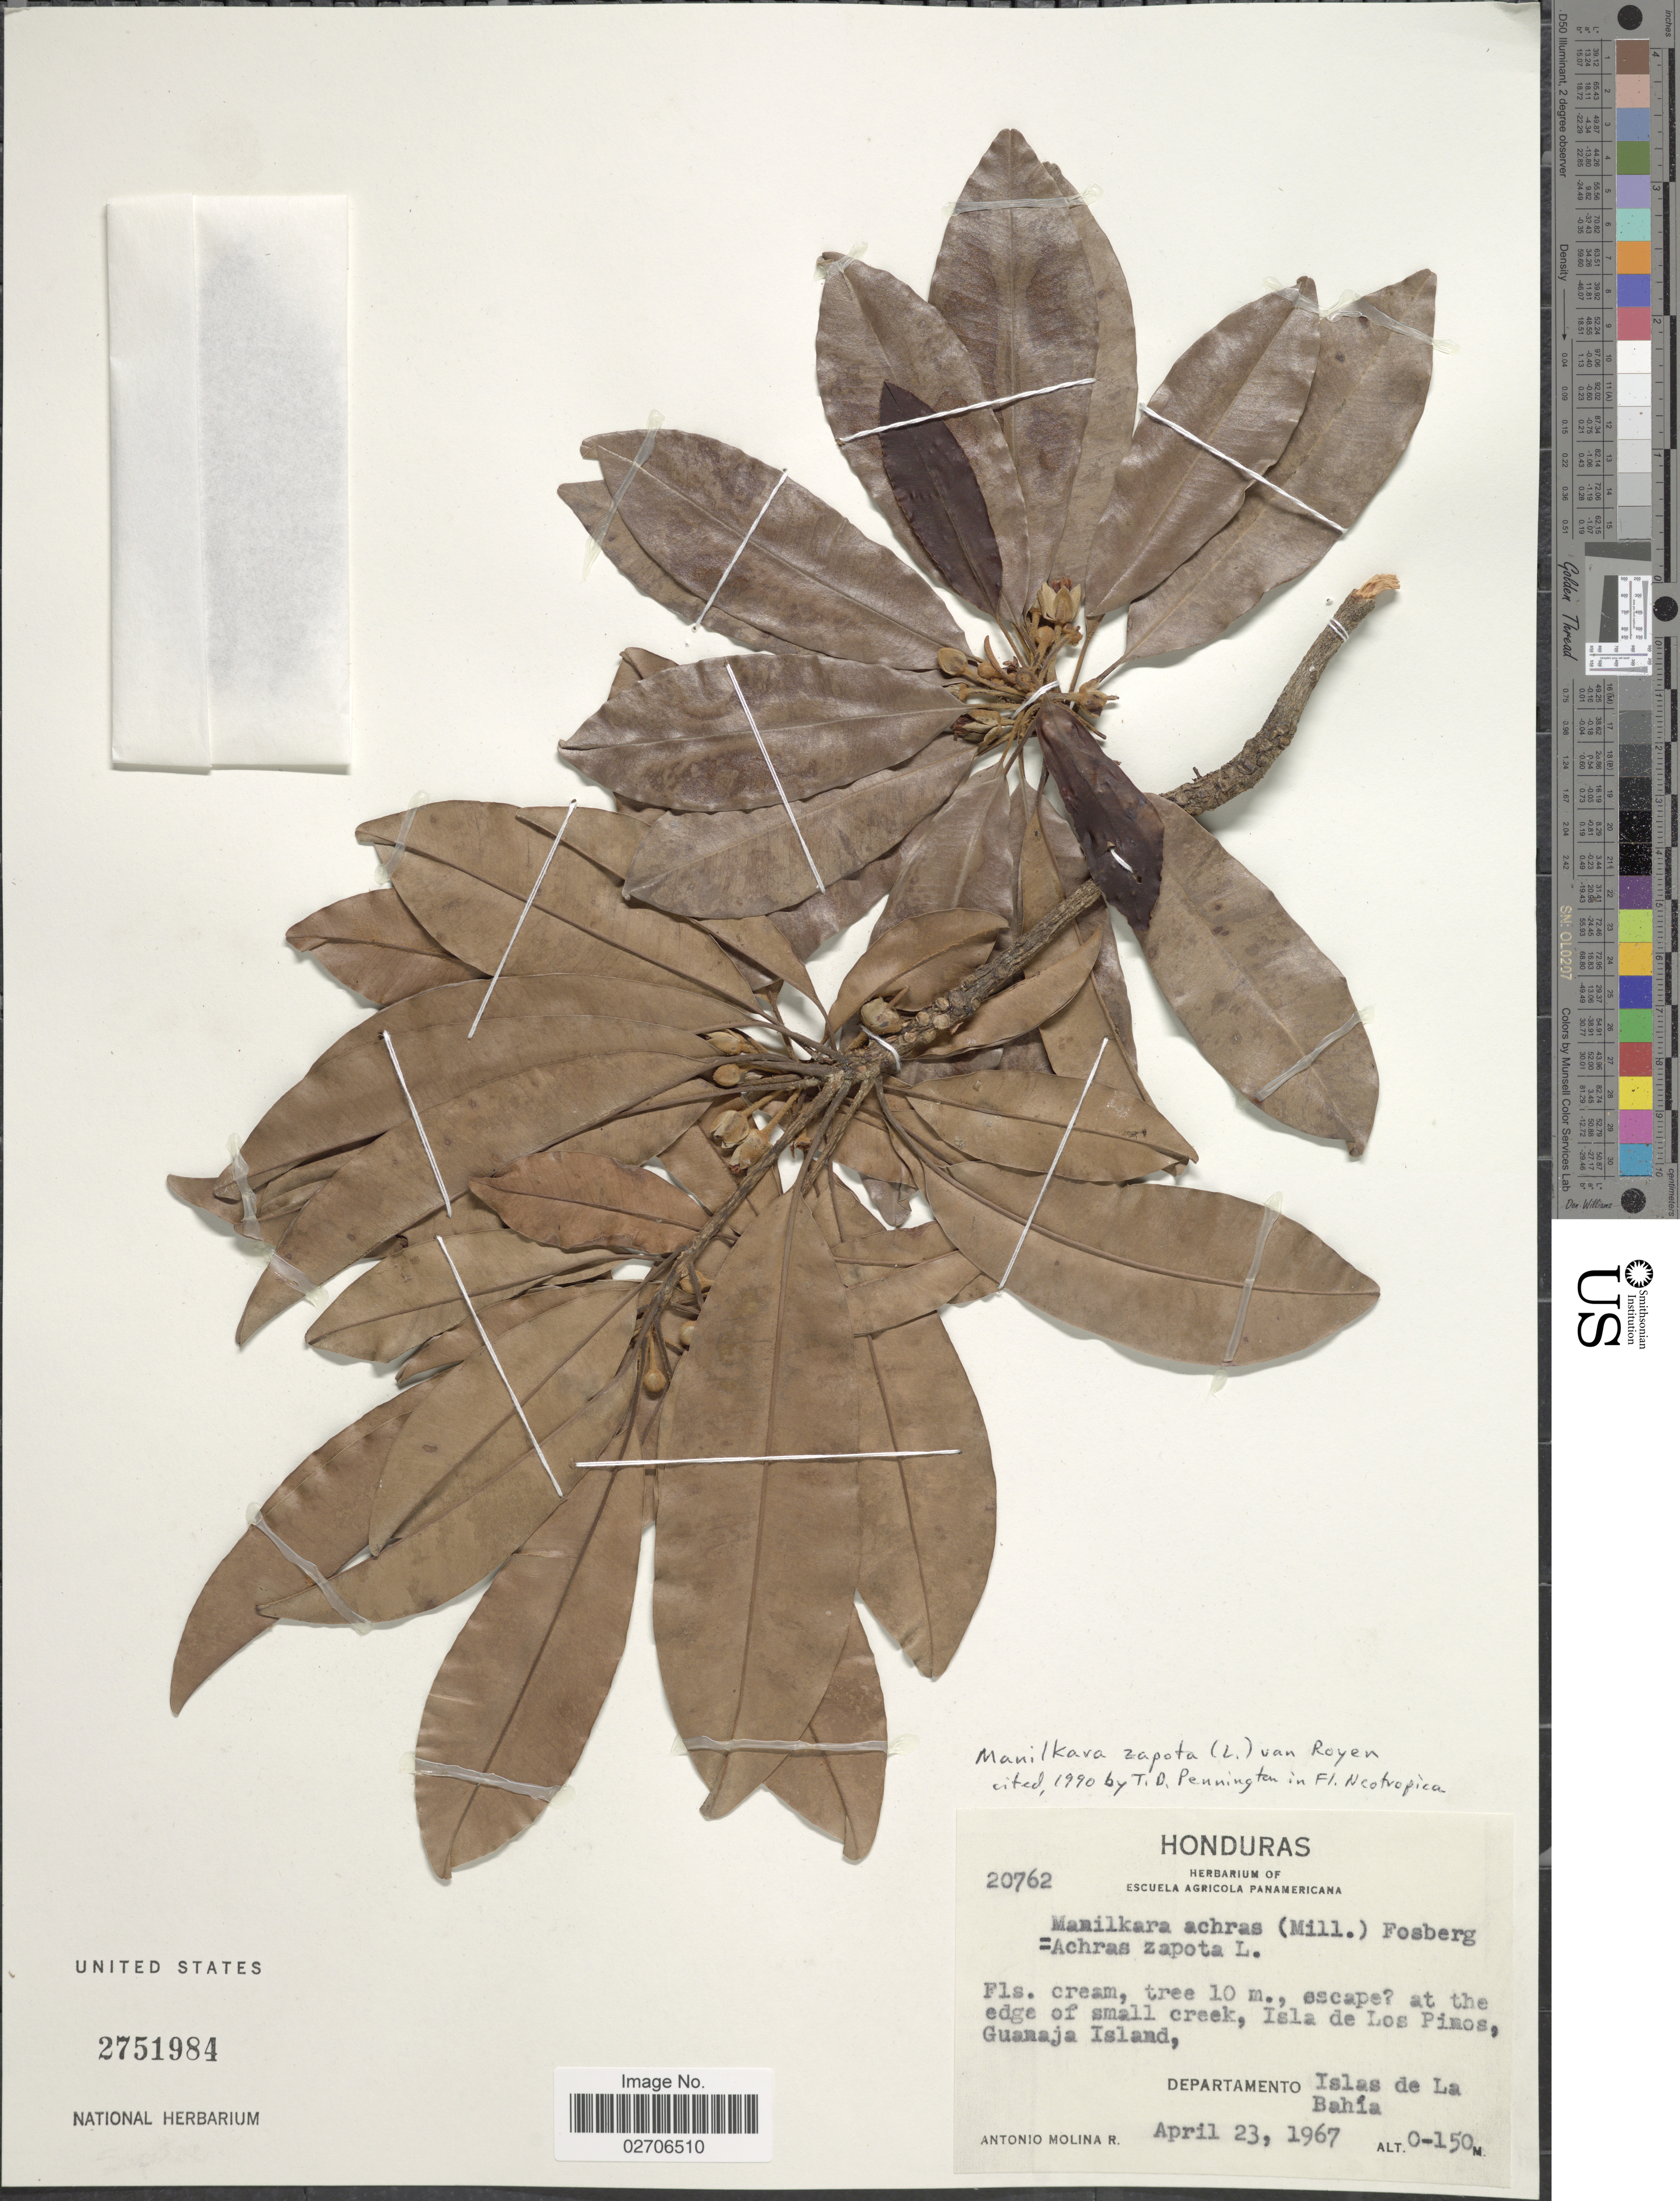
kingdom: Plantae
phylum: Tracheophyta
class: Magnoliopsida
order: Ericales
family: Sapotaceae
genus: Manilkara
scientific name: Manilkara zapota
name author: (L.) P. Royen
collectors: A. Molina R.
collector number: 20762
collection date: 1967-04-23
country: Honduras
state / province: Islas de la Bahía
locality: At the edge of small creek, Isla de Los Pimos, Guanaja Island, Departamento Islas de La Bahia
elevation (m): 0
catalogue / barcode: US 2751984